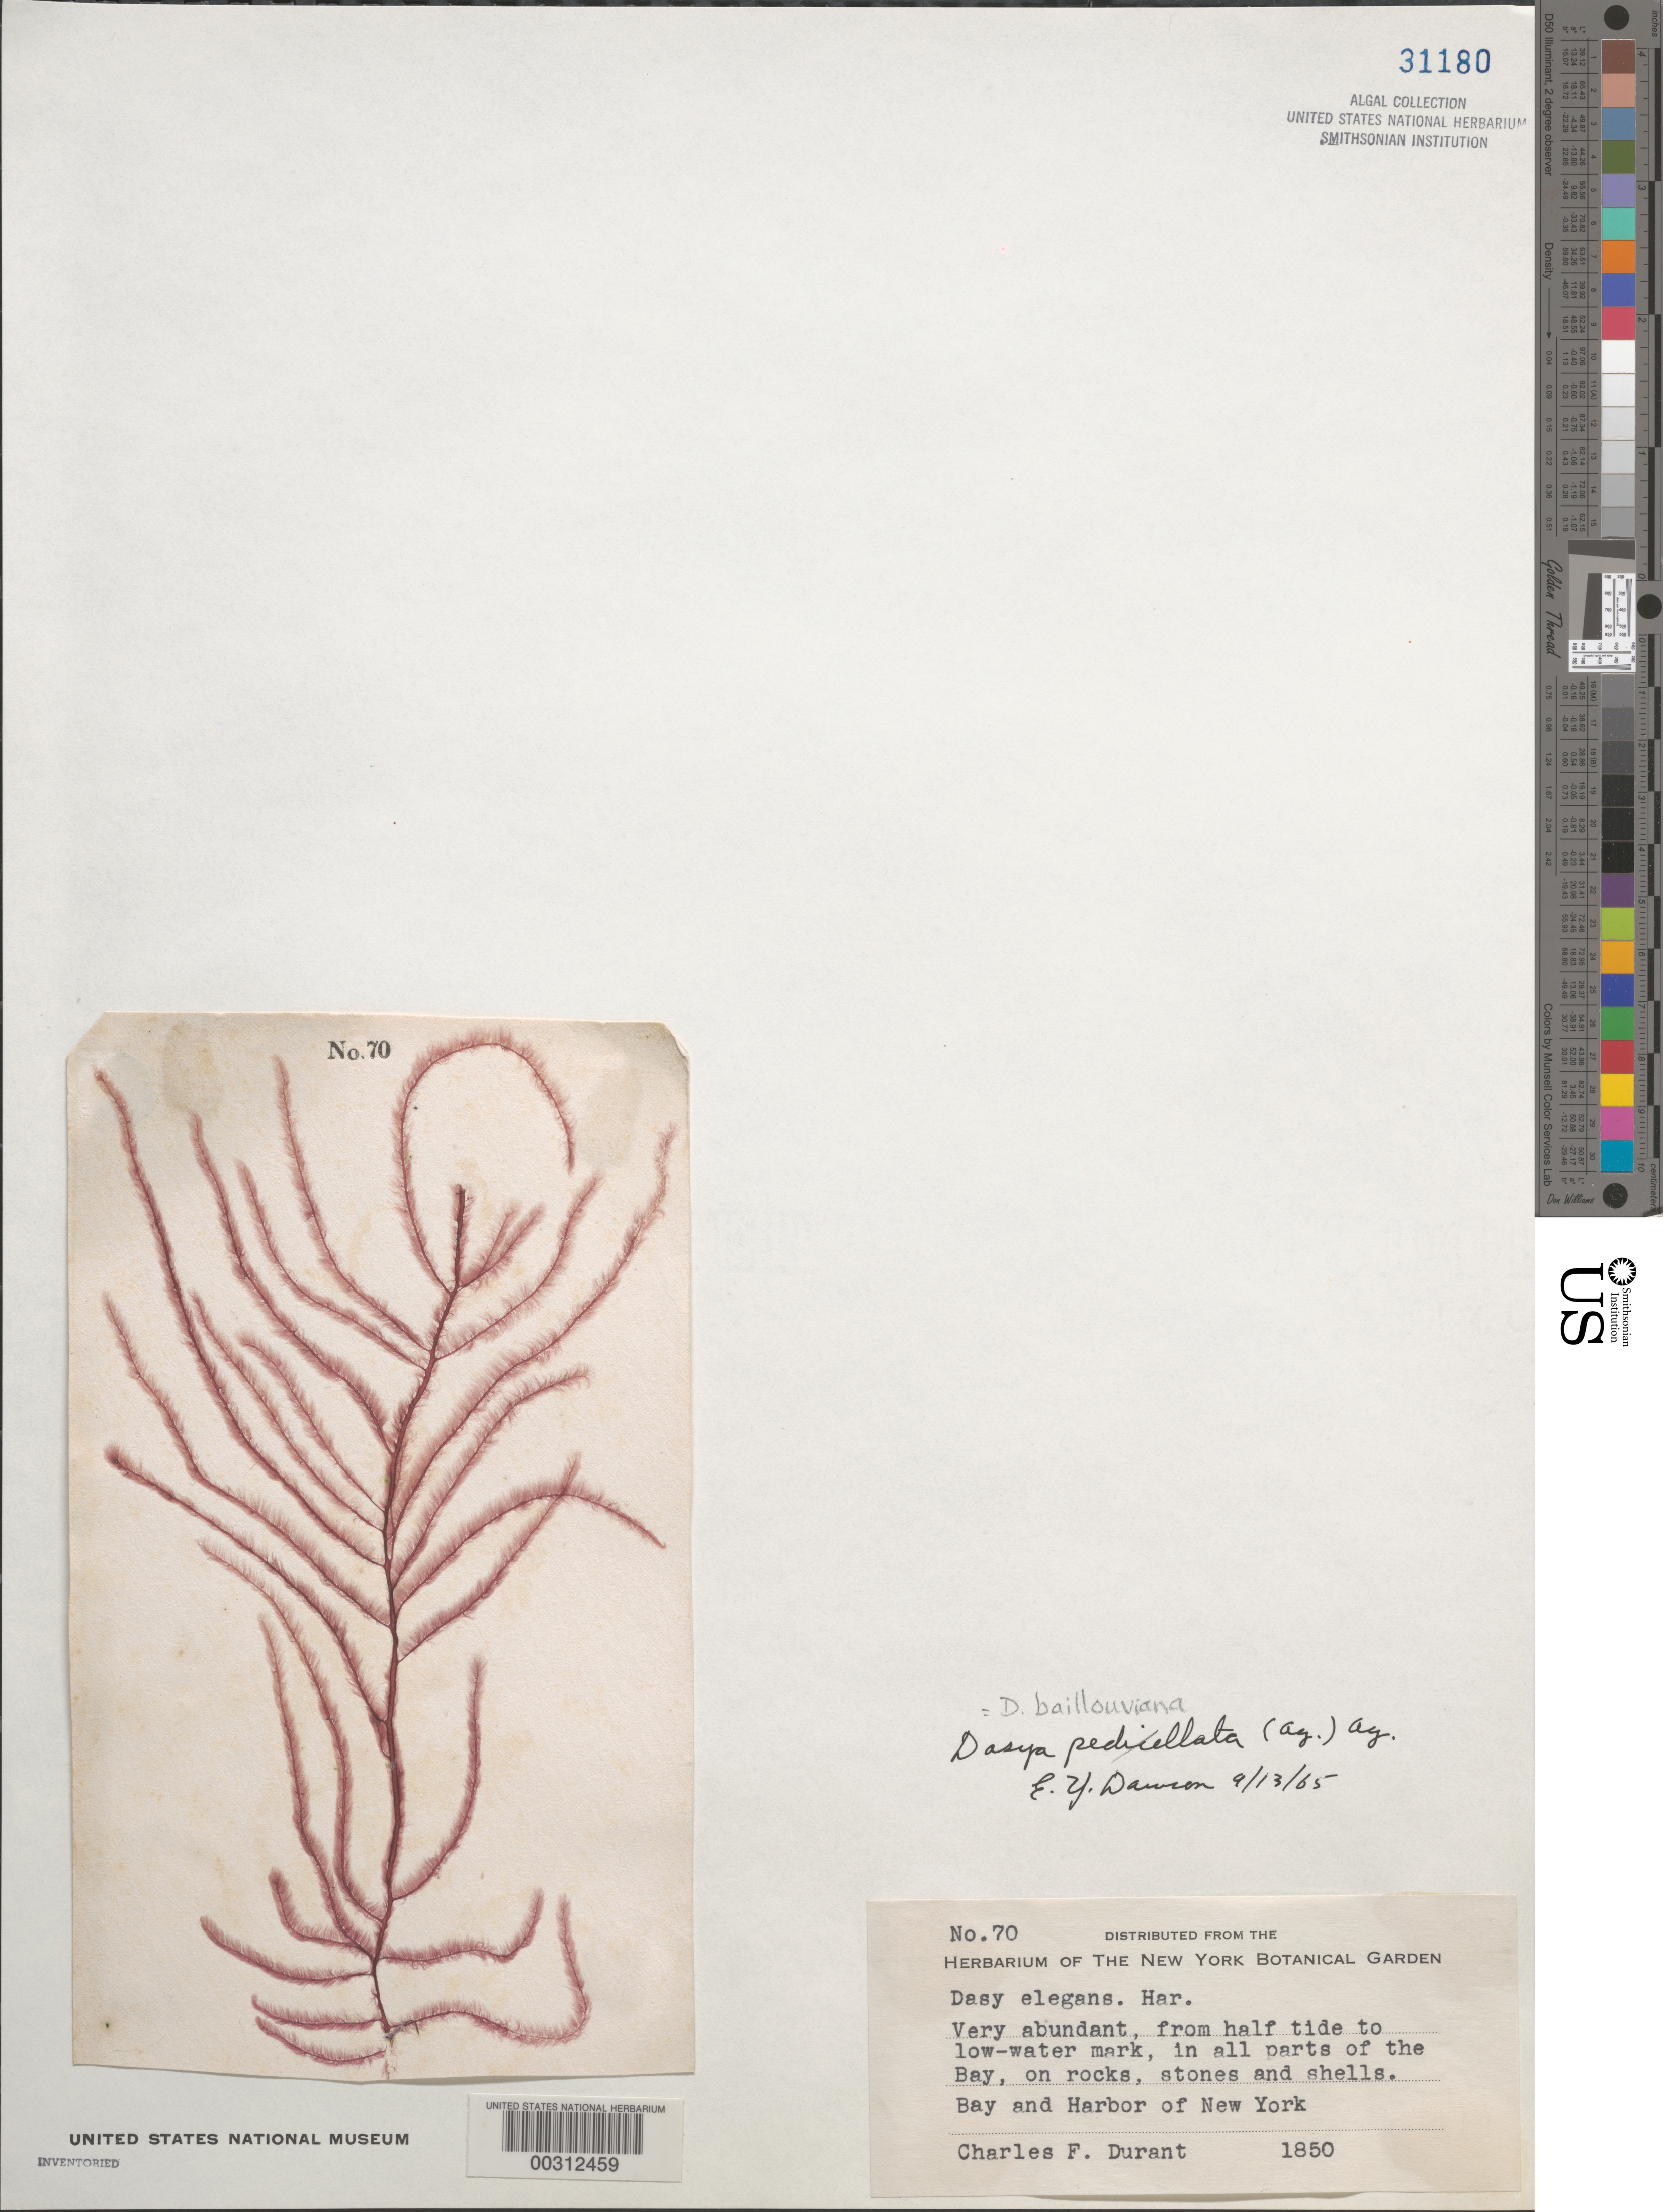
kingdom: Plantae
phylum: Rhodophyta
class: Florideophyceae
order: Ceramiales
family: Dasyaceae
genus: Dasya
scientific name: Dasya pedicellata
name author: (C. Agardh) C. Agardh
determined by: Algae name updating Project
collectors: C. Durant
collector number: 70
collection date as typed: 1850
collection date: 1850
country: United States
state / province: New York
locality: New York Bay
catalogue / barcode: US 31180